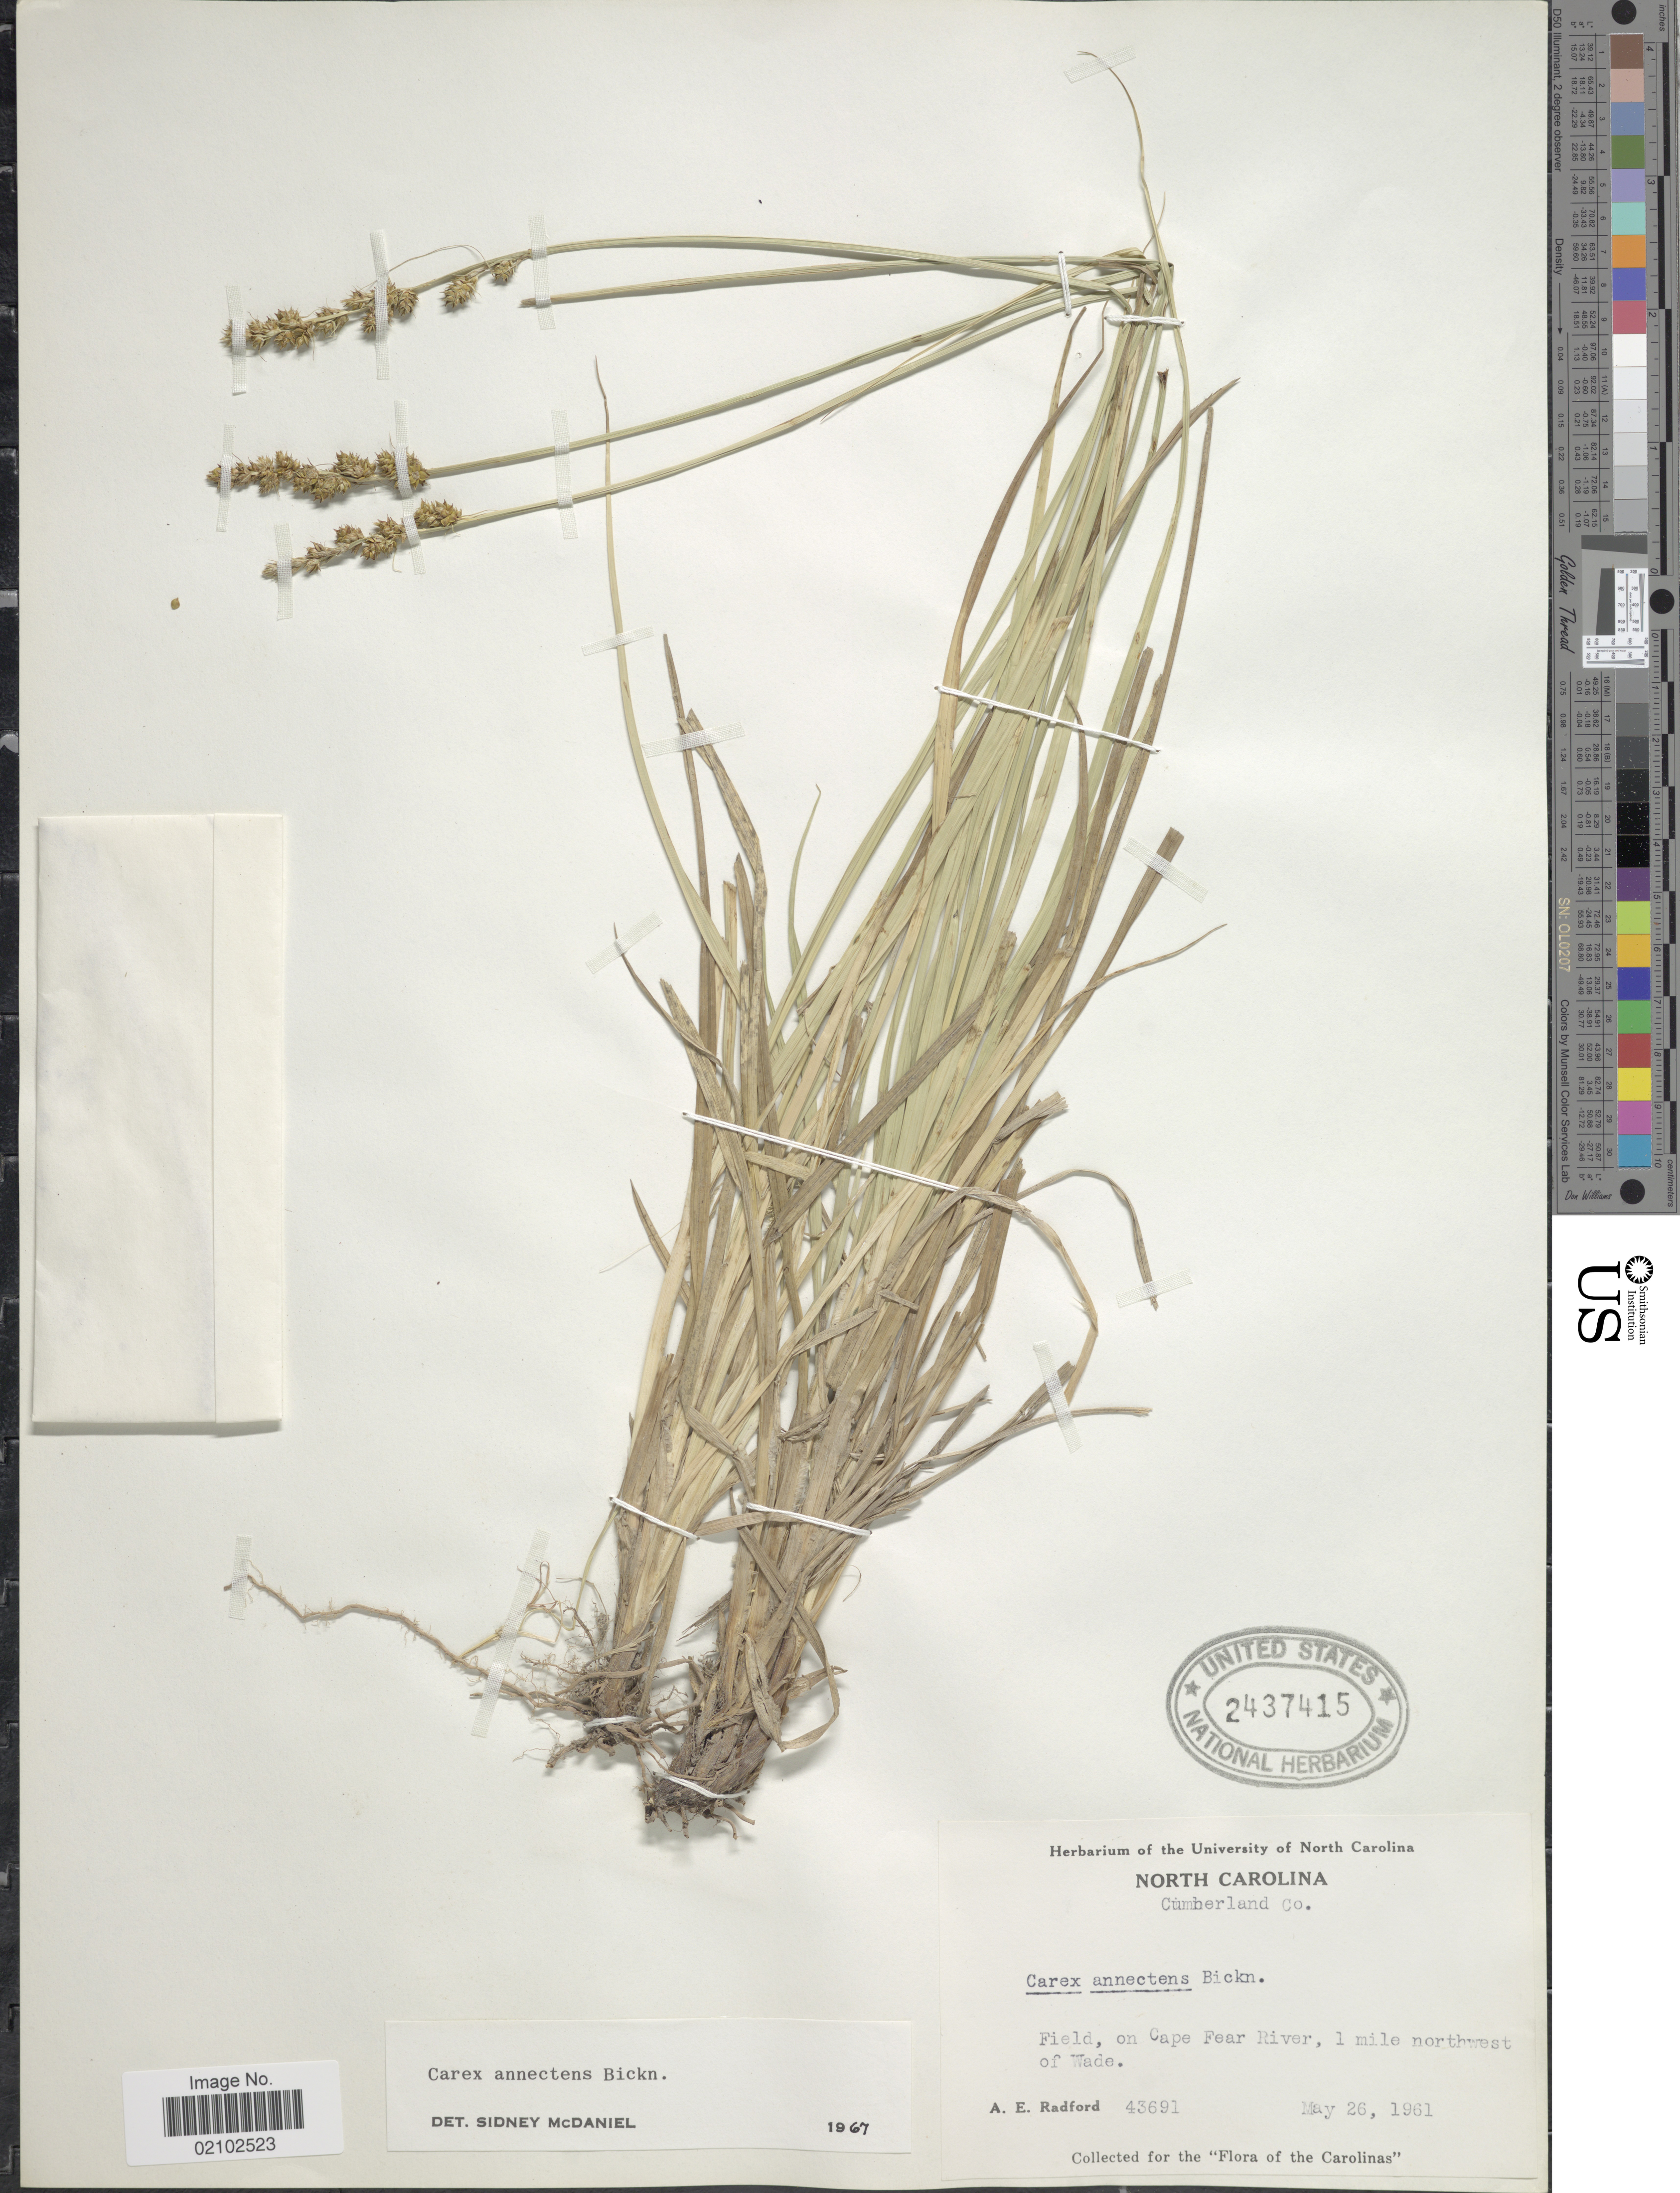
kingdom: Plantae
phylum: Tracheophyta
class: Liliopsida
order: Poales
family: Cyperaceae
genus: Carex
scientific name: Carex annectens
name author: (E.P. Bicknell) E.P. Bicknell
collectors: A. E. Radford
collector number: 43691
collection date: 1961-05-26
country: United States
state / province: North Carolina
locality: Cumberland Co., Field, on Cape Fear River, 1 mile northwest of Wade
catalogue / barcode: US 2437415